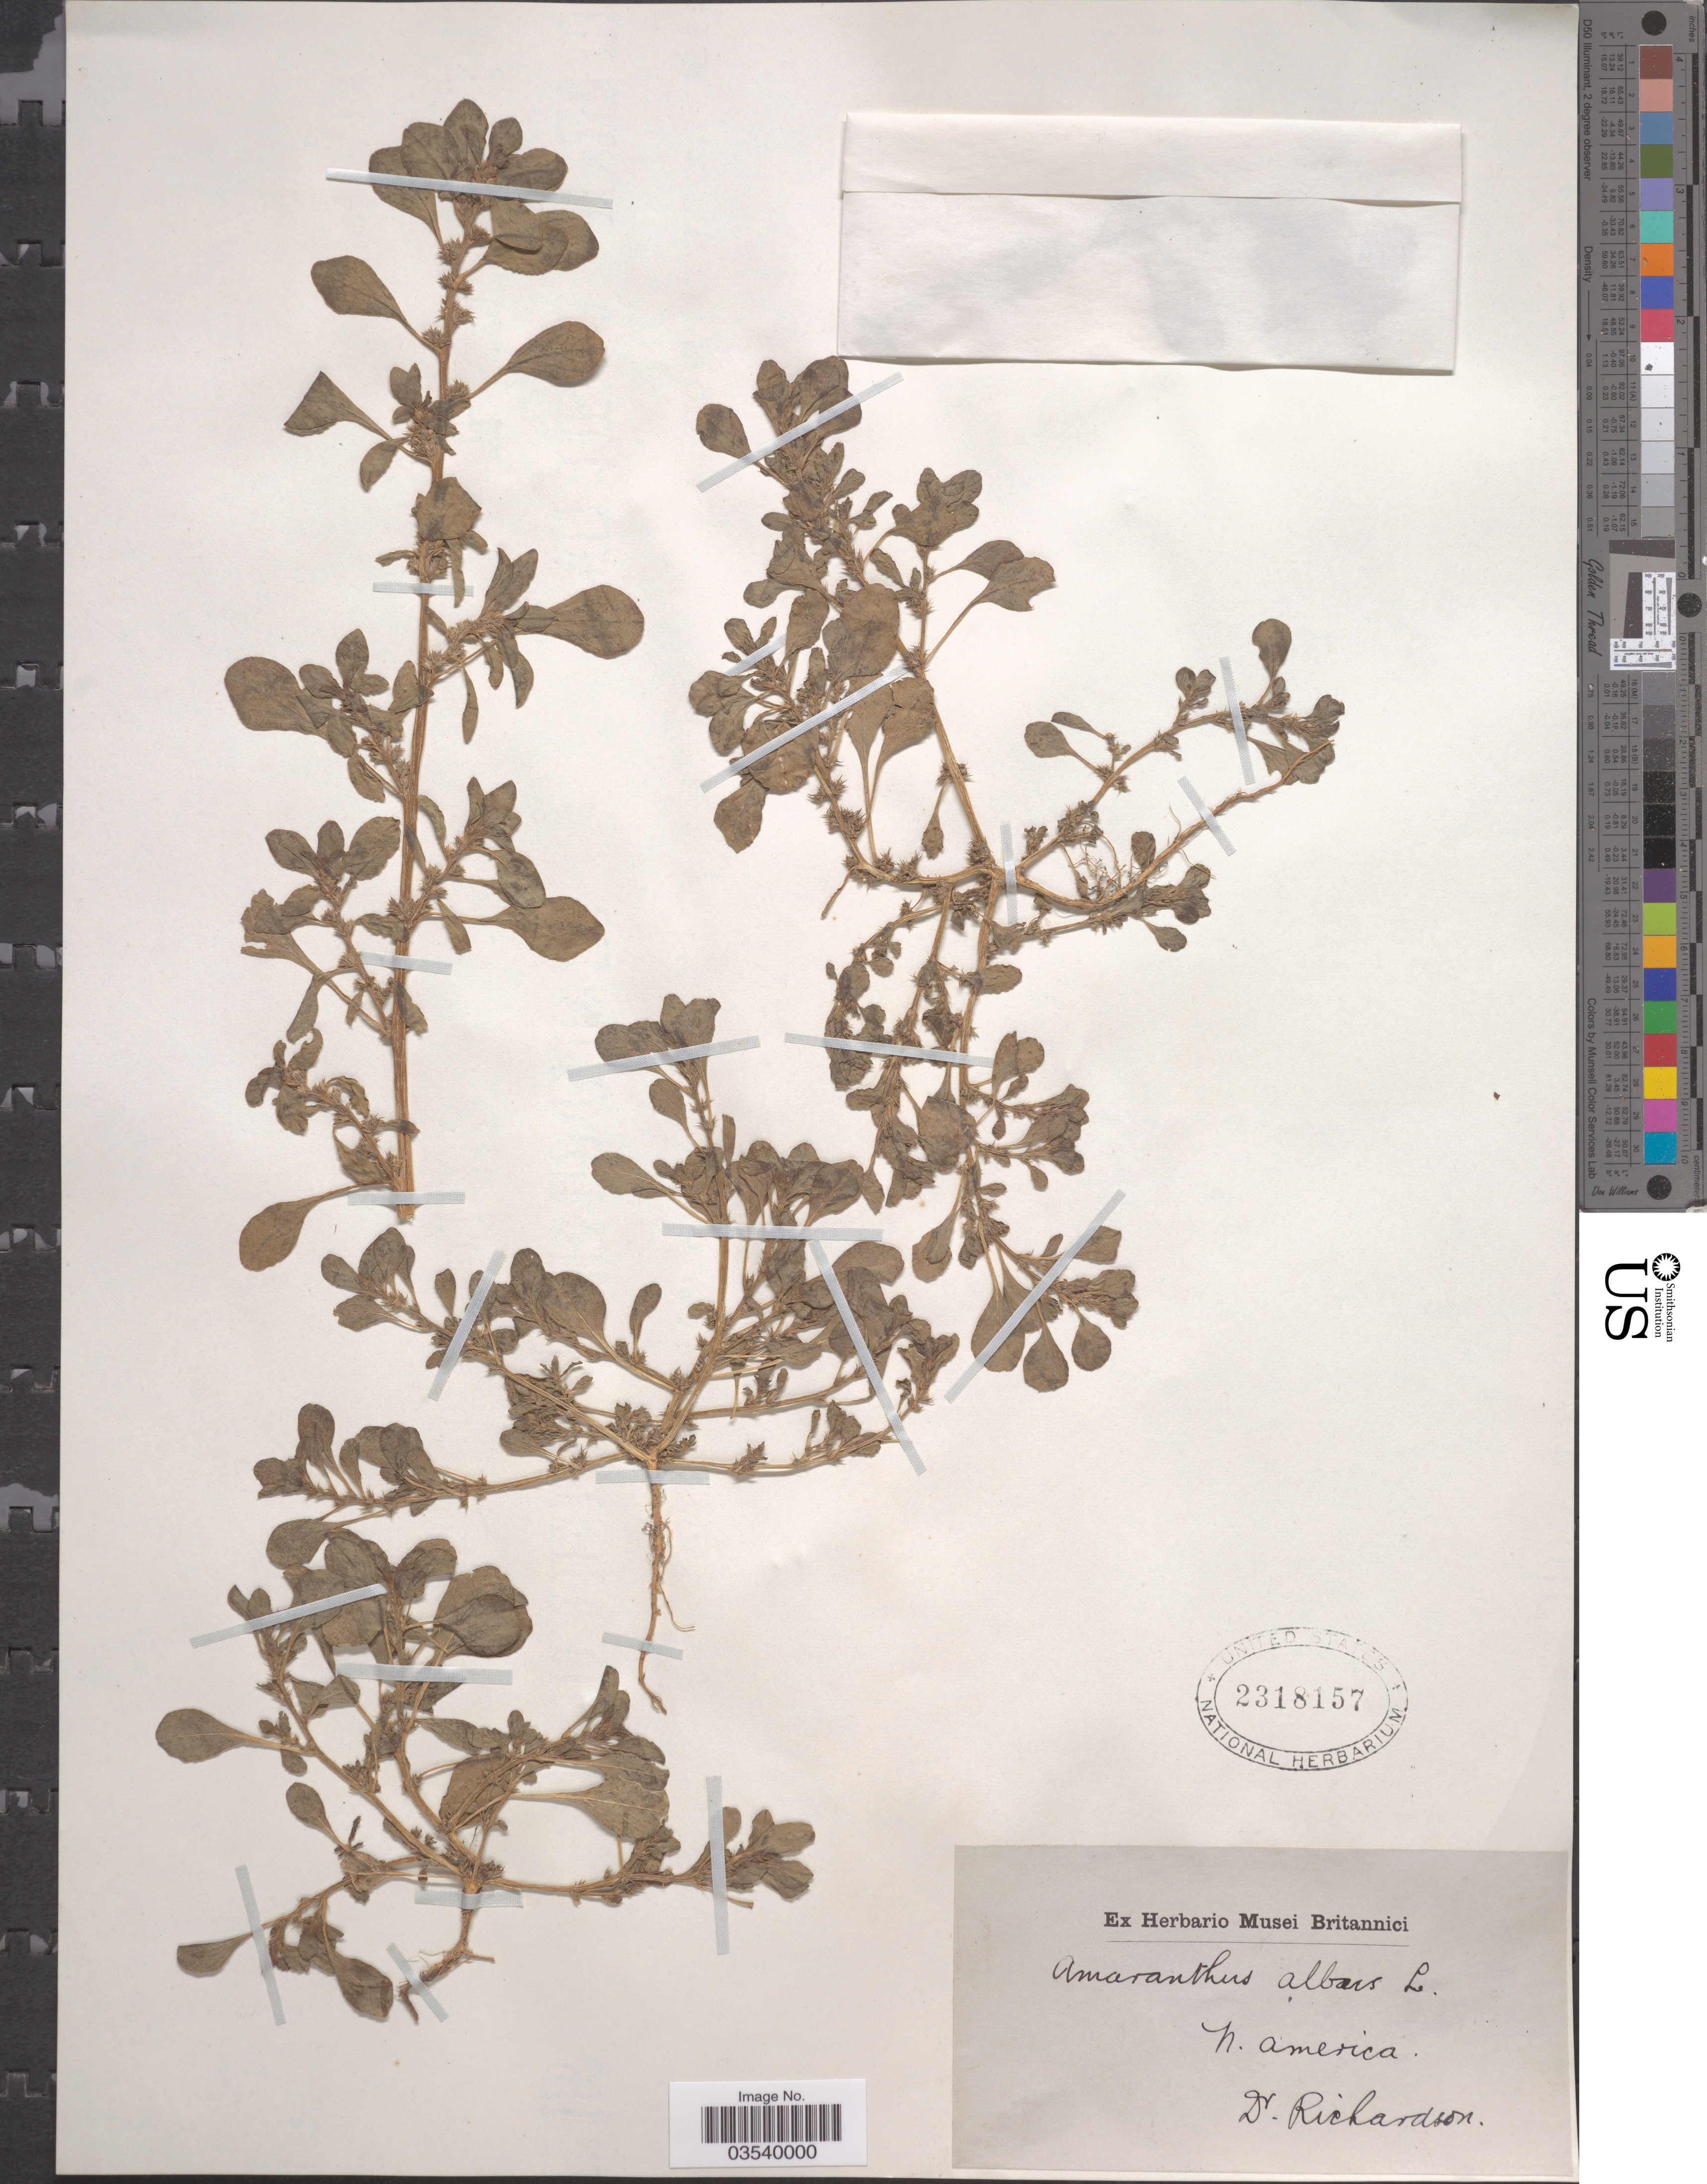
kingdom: Plantae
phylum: Tracheophyta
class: Magnoliopsida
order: Caryophyllales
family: Amaranthaceae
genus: Amaranthus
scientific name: Amaranthus albus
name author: L.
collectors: -- Richardson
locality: N. America.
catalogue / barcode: US 2318157